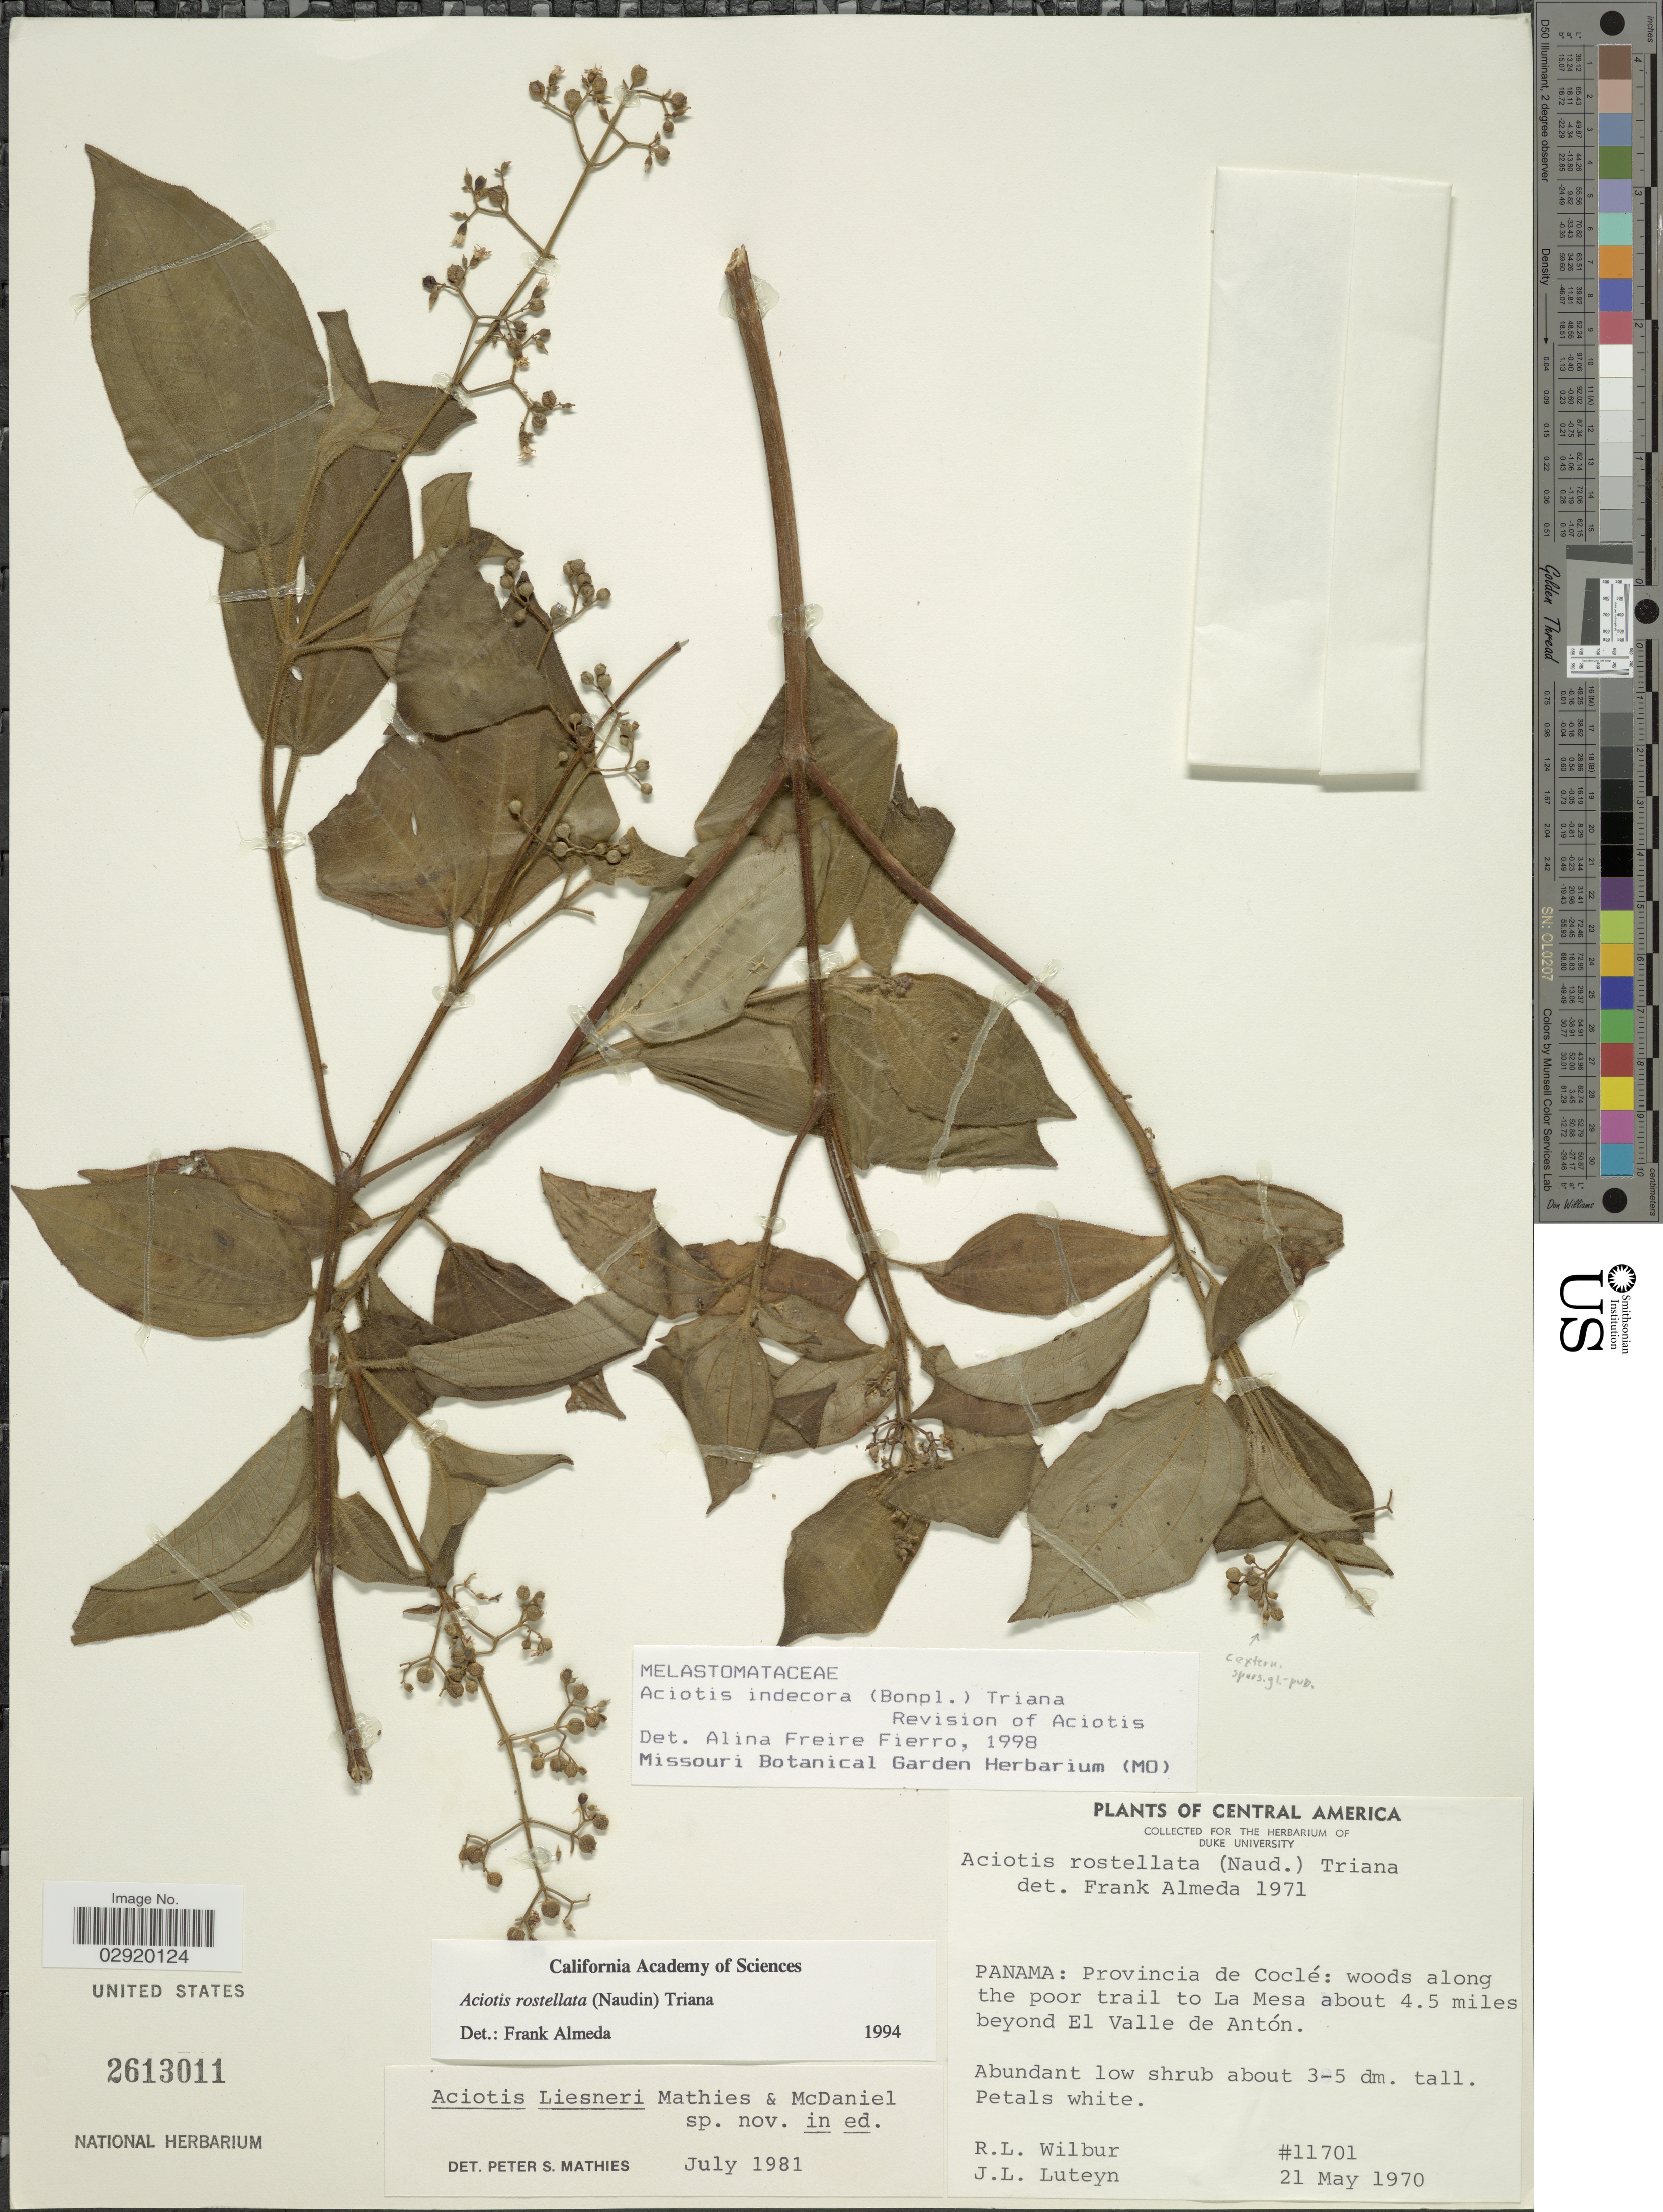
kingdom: Plantae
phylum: Tracheophyta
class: Magnoliopsida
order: Myrtales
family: Melastomataceae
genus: Aciotis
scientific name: Aciotis indecora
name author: (Bonpl.) Triana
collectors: R. L. Wilbur & J. Luteyn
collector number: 11701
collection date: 1970-05-21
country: Panama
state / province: Coclé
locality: Woods along the poor trail to La Mesa about 4.5 miles beyond El Valle de Antón.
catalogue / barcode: US 2613011